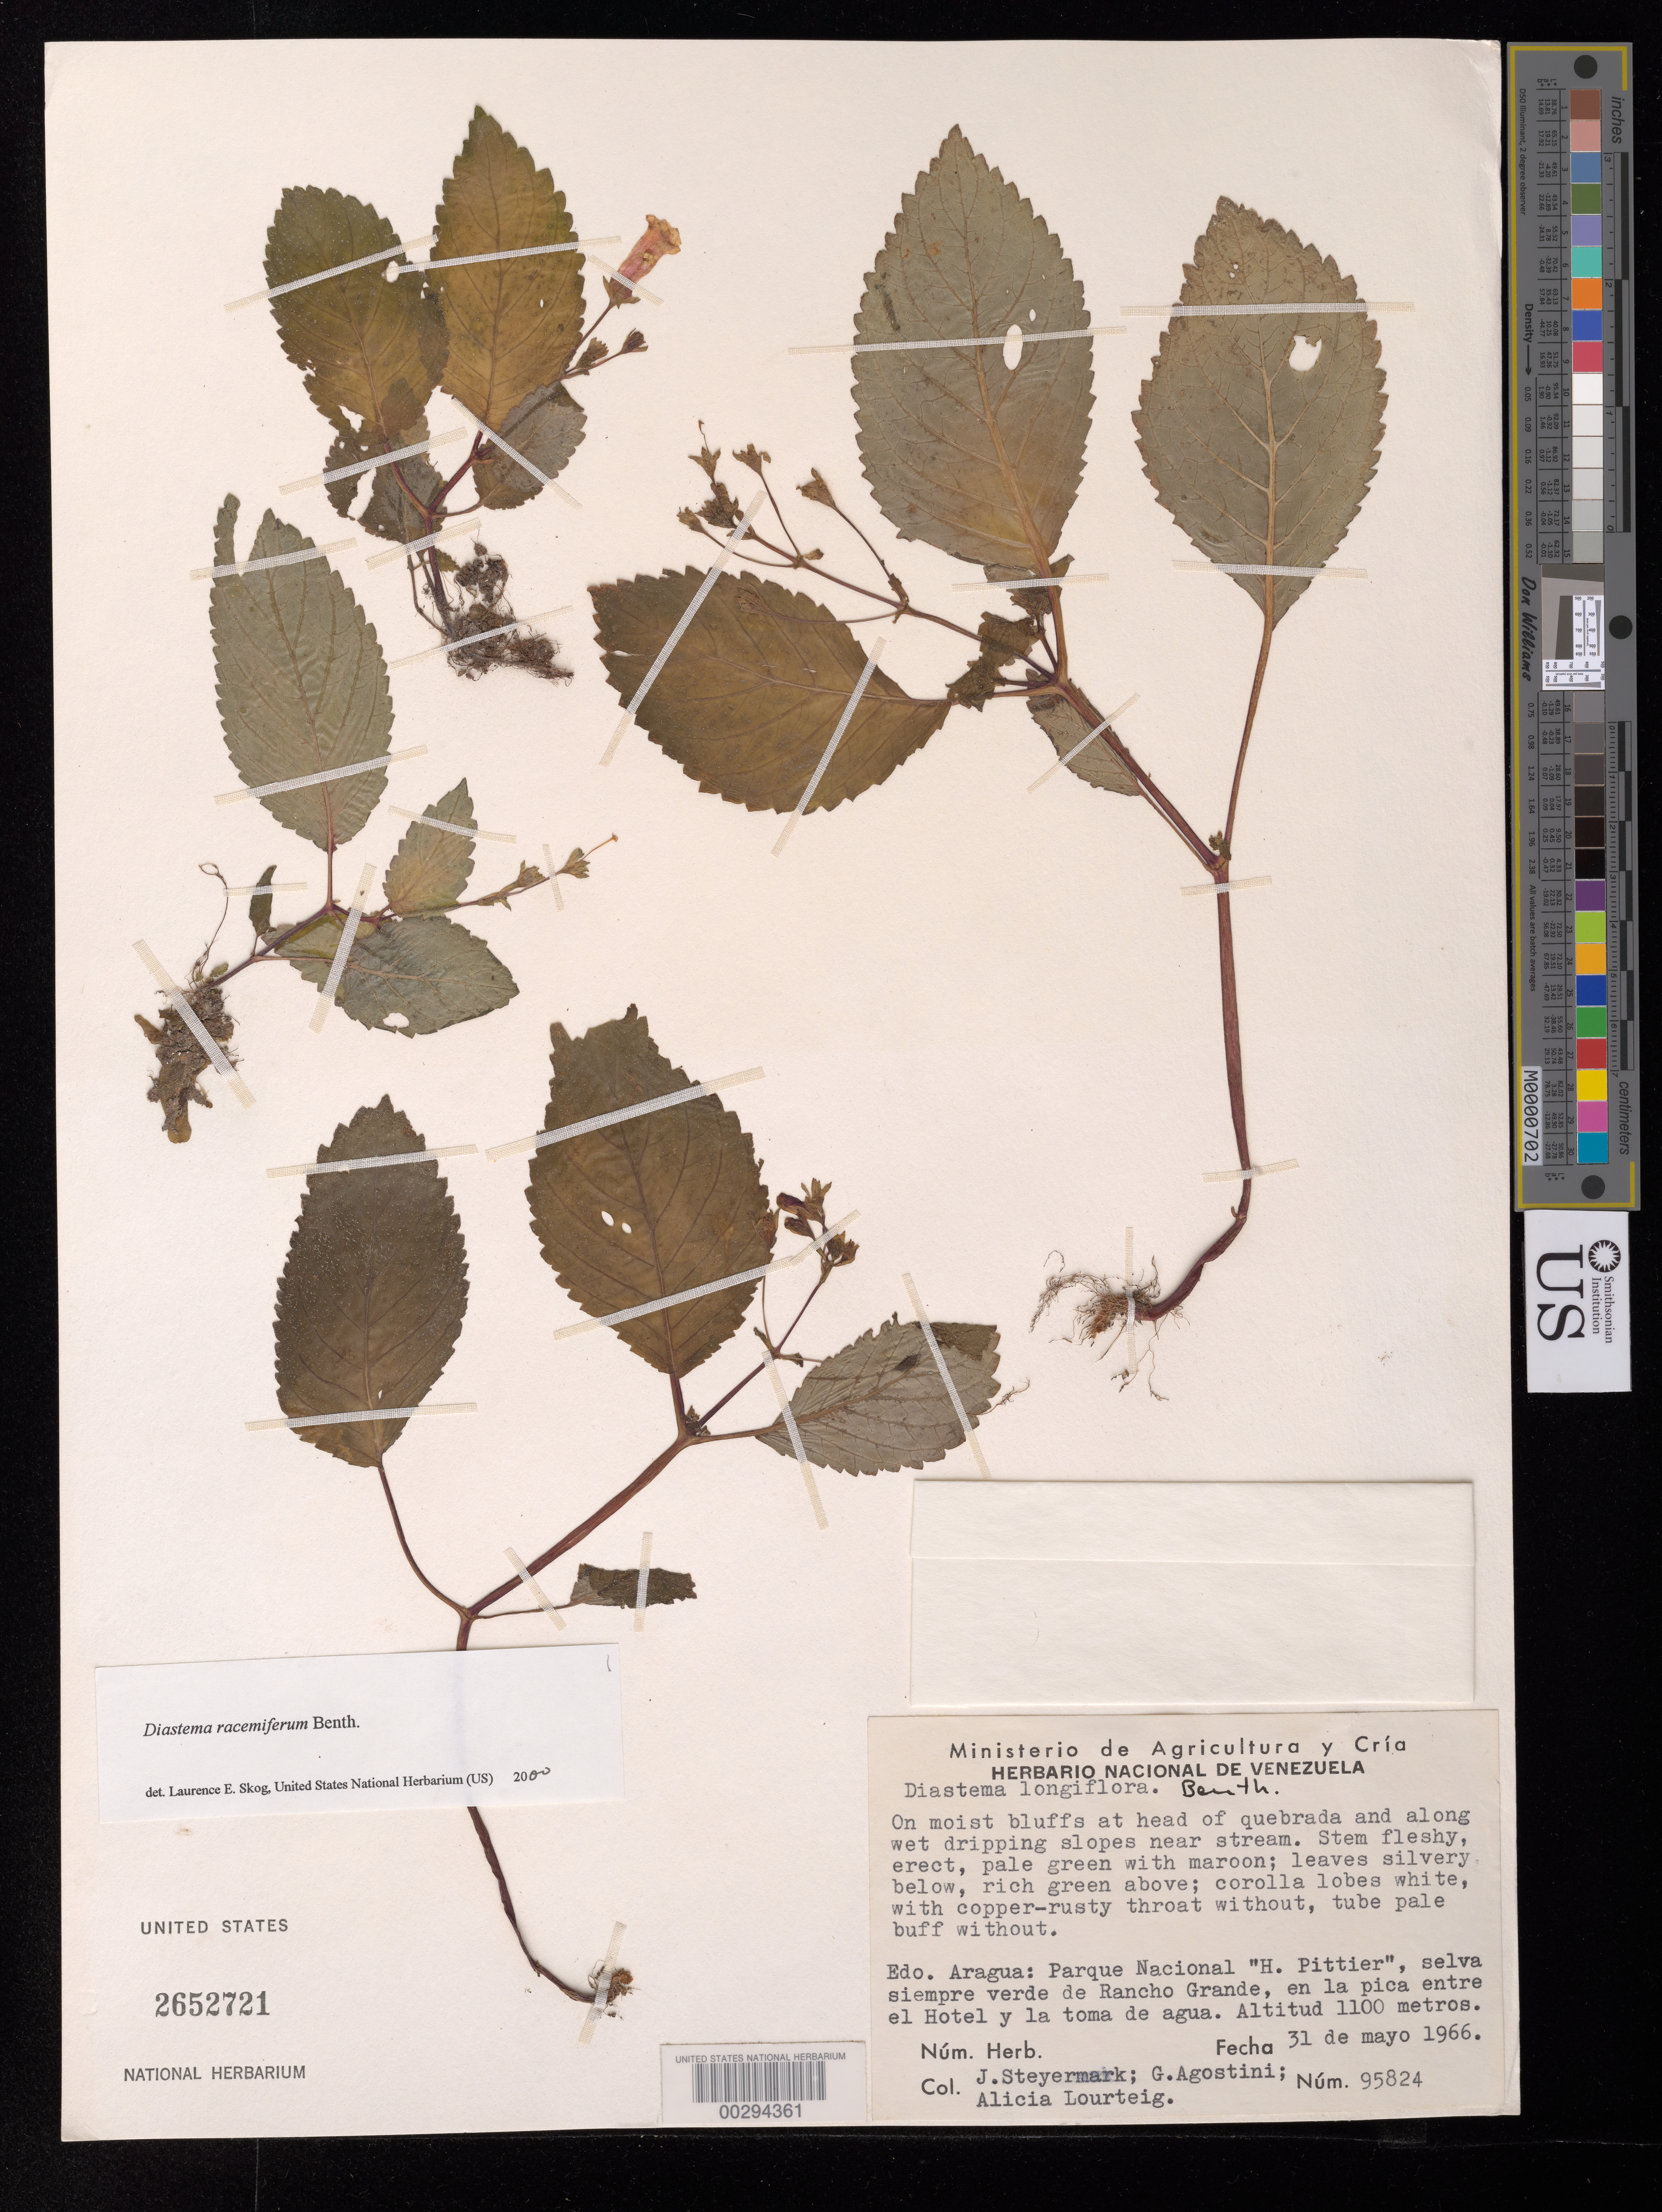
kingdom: Plantae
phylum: Tracheophyta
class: Magnoliopsida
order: Lamiales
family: Gesneriaceae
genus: Diastema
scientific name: Diastema racemiferum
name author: Benth.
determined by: Skog, Laurence E.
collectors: J. Steyermark, G. Agostini & A. Lourteig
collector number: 95824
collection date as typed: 31 May 1966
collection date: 1966-05-31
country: Venezuela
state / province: Aragua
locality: Parque Nacional "H. Pittier", selva siempre verde de Rancho Grande, en la pica entre el Hotel y la toma de agua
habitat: Selva siempre verde; on moist bluffs at head of quebrada and along wet dripping slopes near stream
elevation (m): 1100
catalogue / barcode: US 2652721